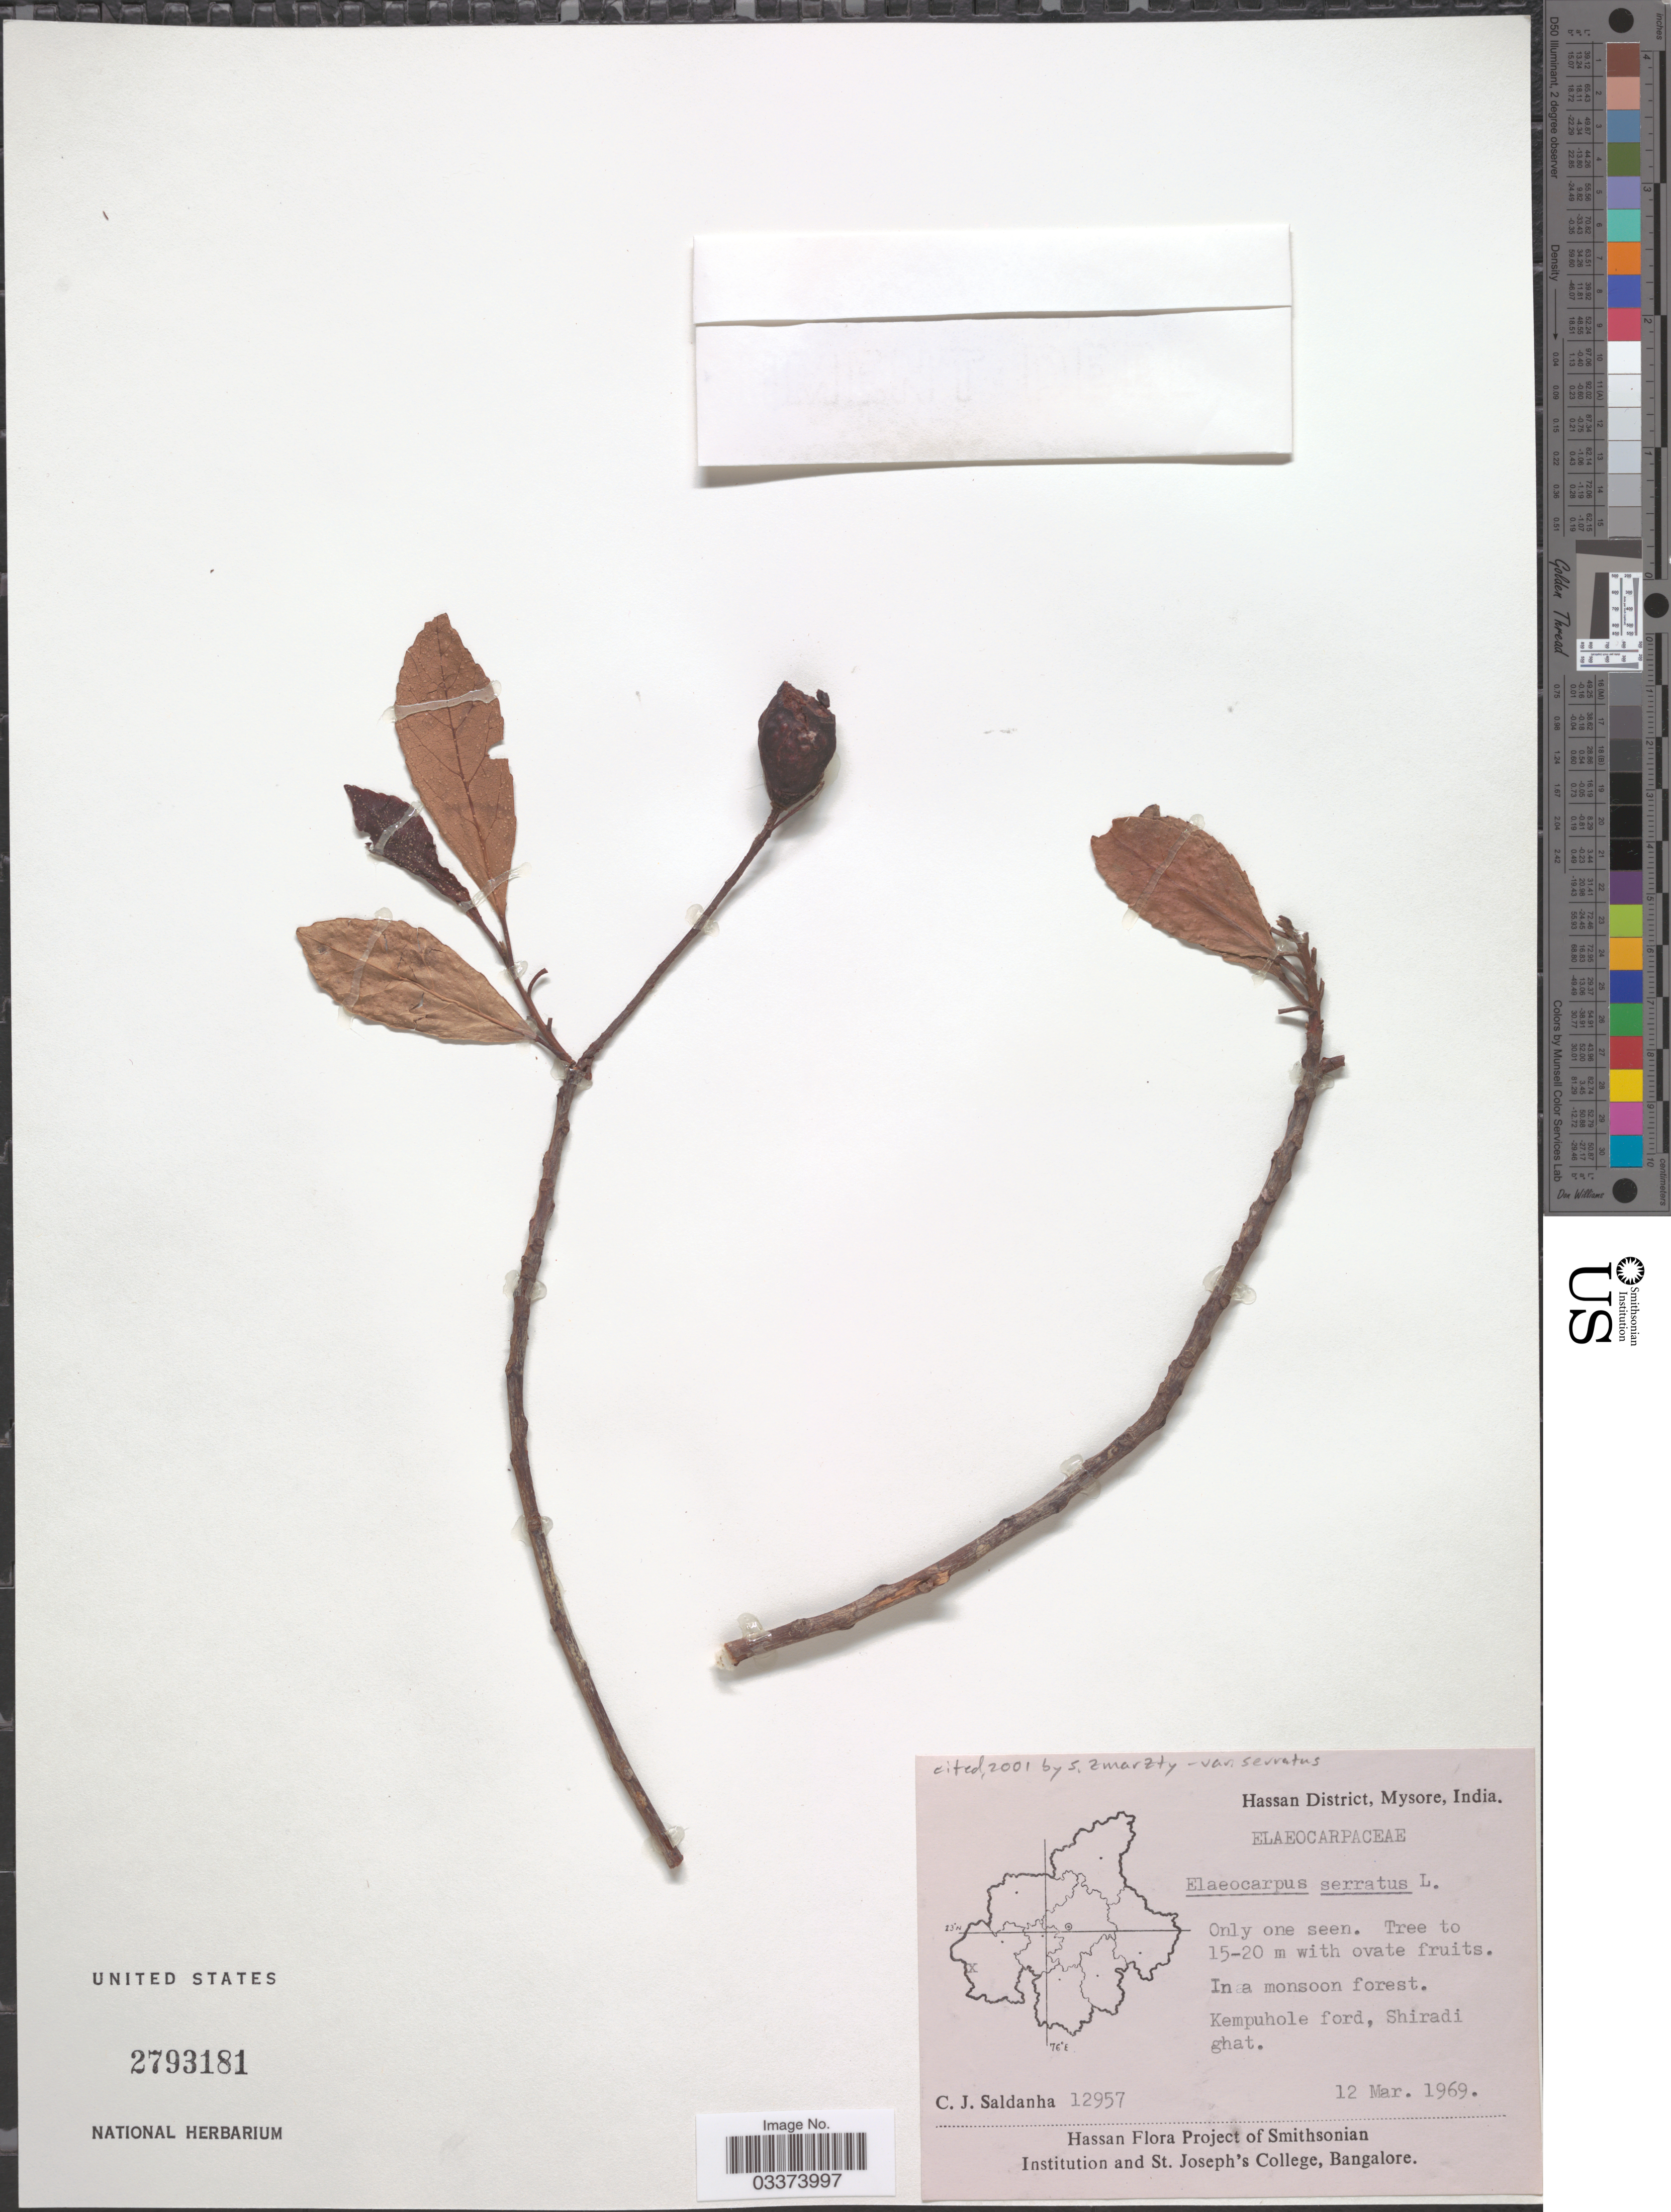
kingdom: Plantae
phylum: Tracheophyta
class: Magnoliopsida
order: Oxalidales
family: Elaeocarpaceae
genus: Elaeocarpus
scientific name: Elaeocarpus serratus var. serratus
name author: L.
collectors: C. J. Saldanha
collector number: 12957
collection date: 1969-03-12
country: India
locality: Hassan District, Mysore. Kempuhole ford, Shiradi ghat.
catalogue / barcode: US 2793181